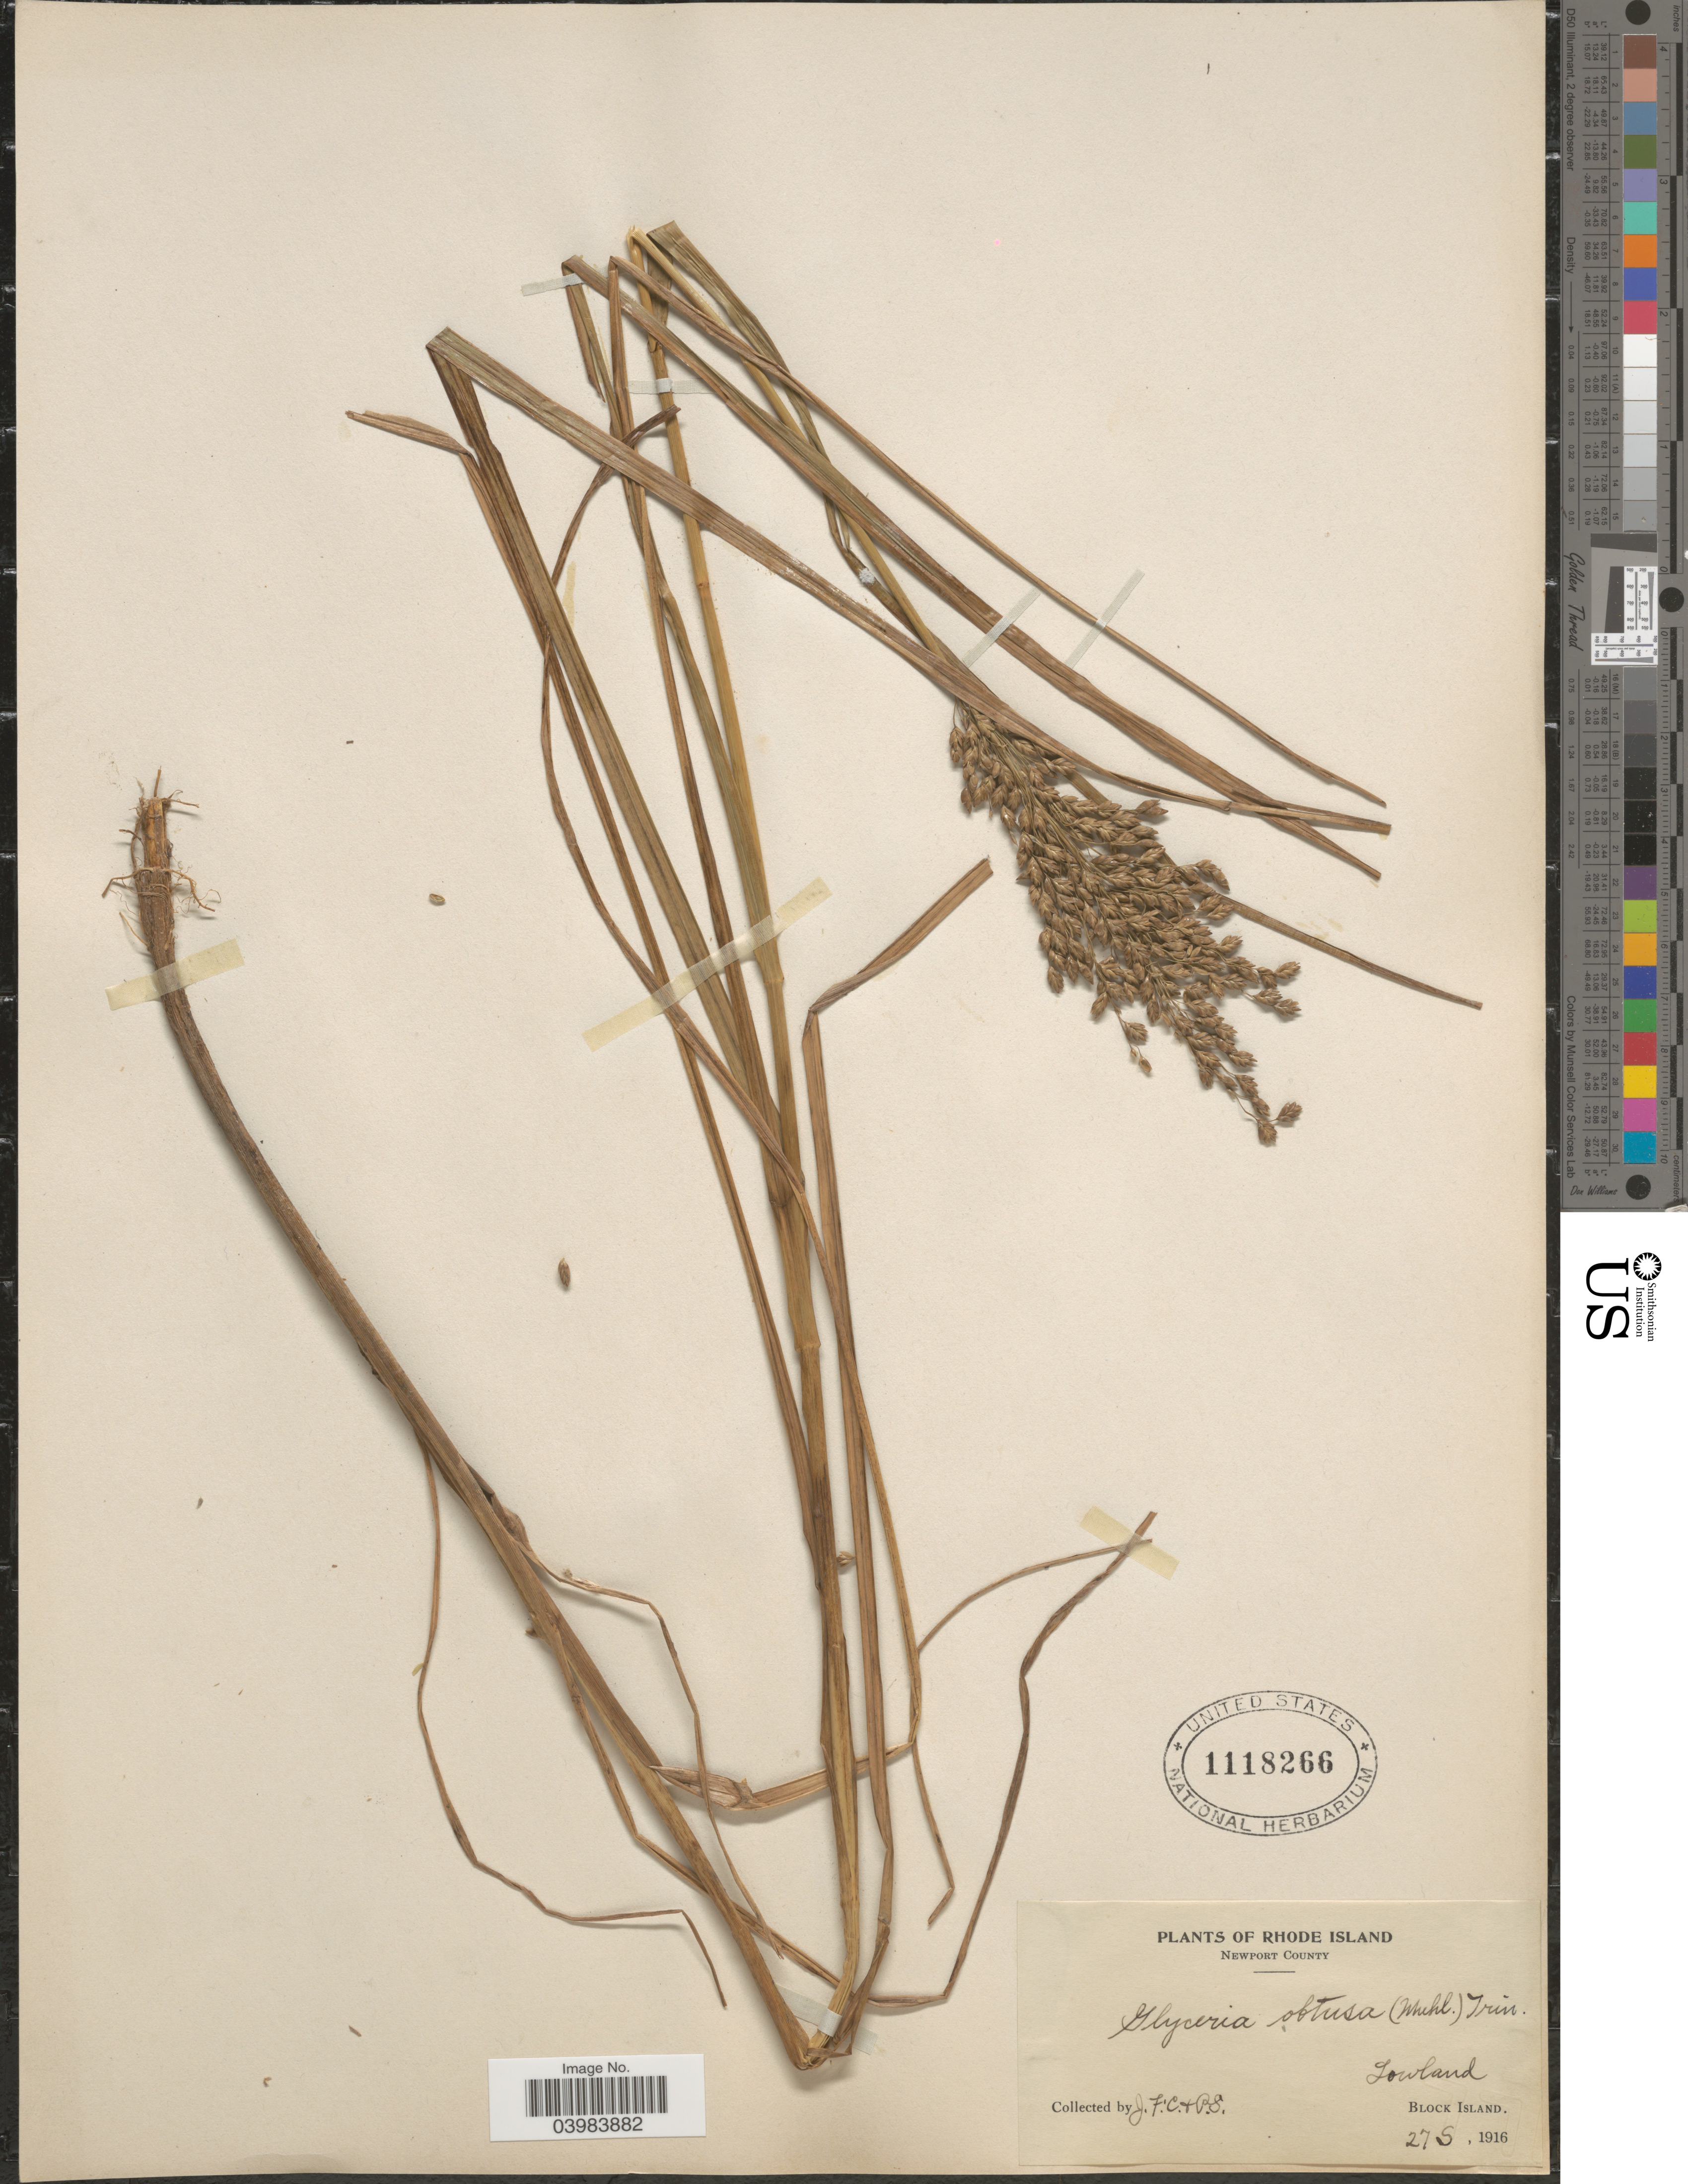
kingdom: Plantae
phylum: Tracheophyta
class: Liliopsida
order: Poales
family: Poaceae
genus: Glyceria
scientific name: Glyceria obtusa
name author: (Muhl.) Trin.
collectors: J. Collins & P. S.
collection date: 1916-09-27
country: United States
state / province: Rhode Island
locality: Newport County. Lowland. Block Island.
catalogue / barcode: US 1118266